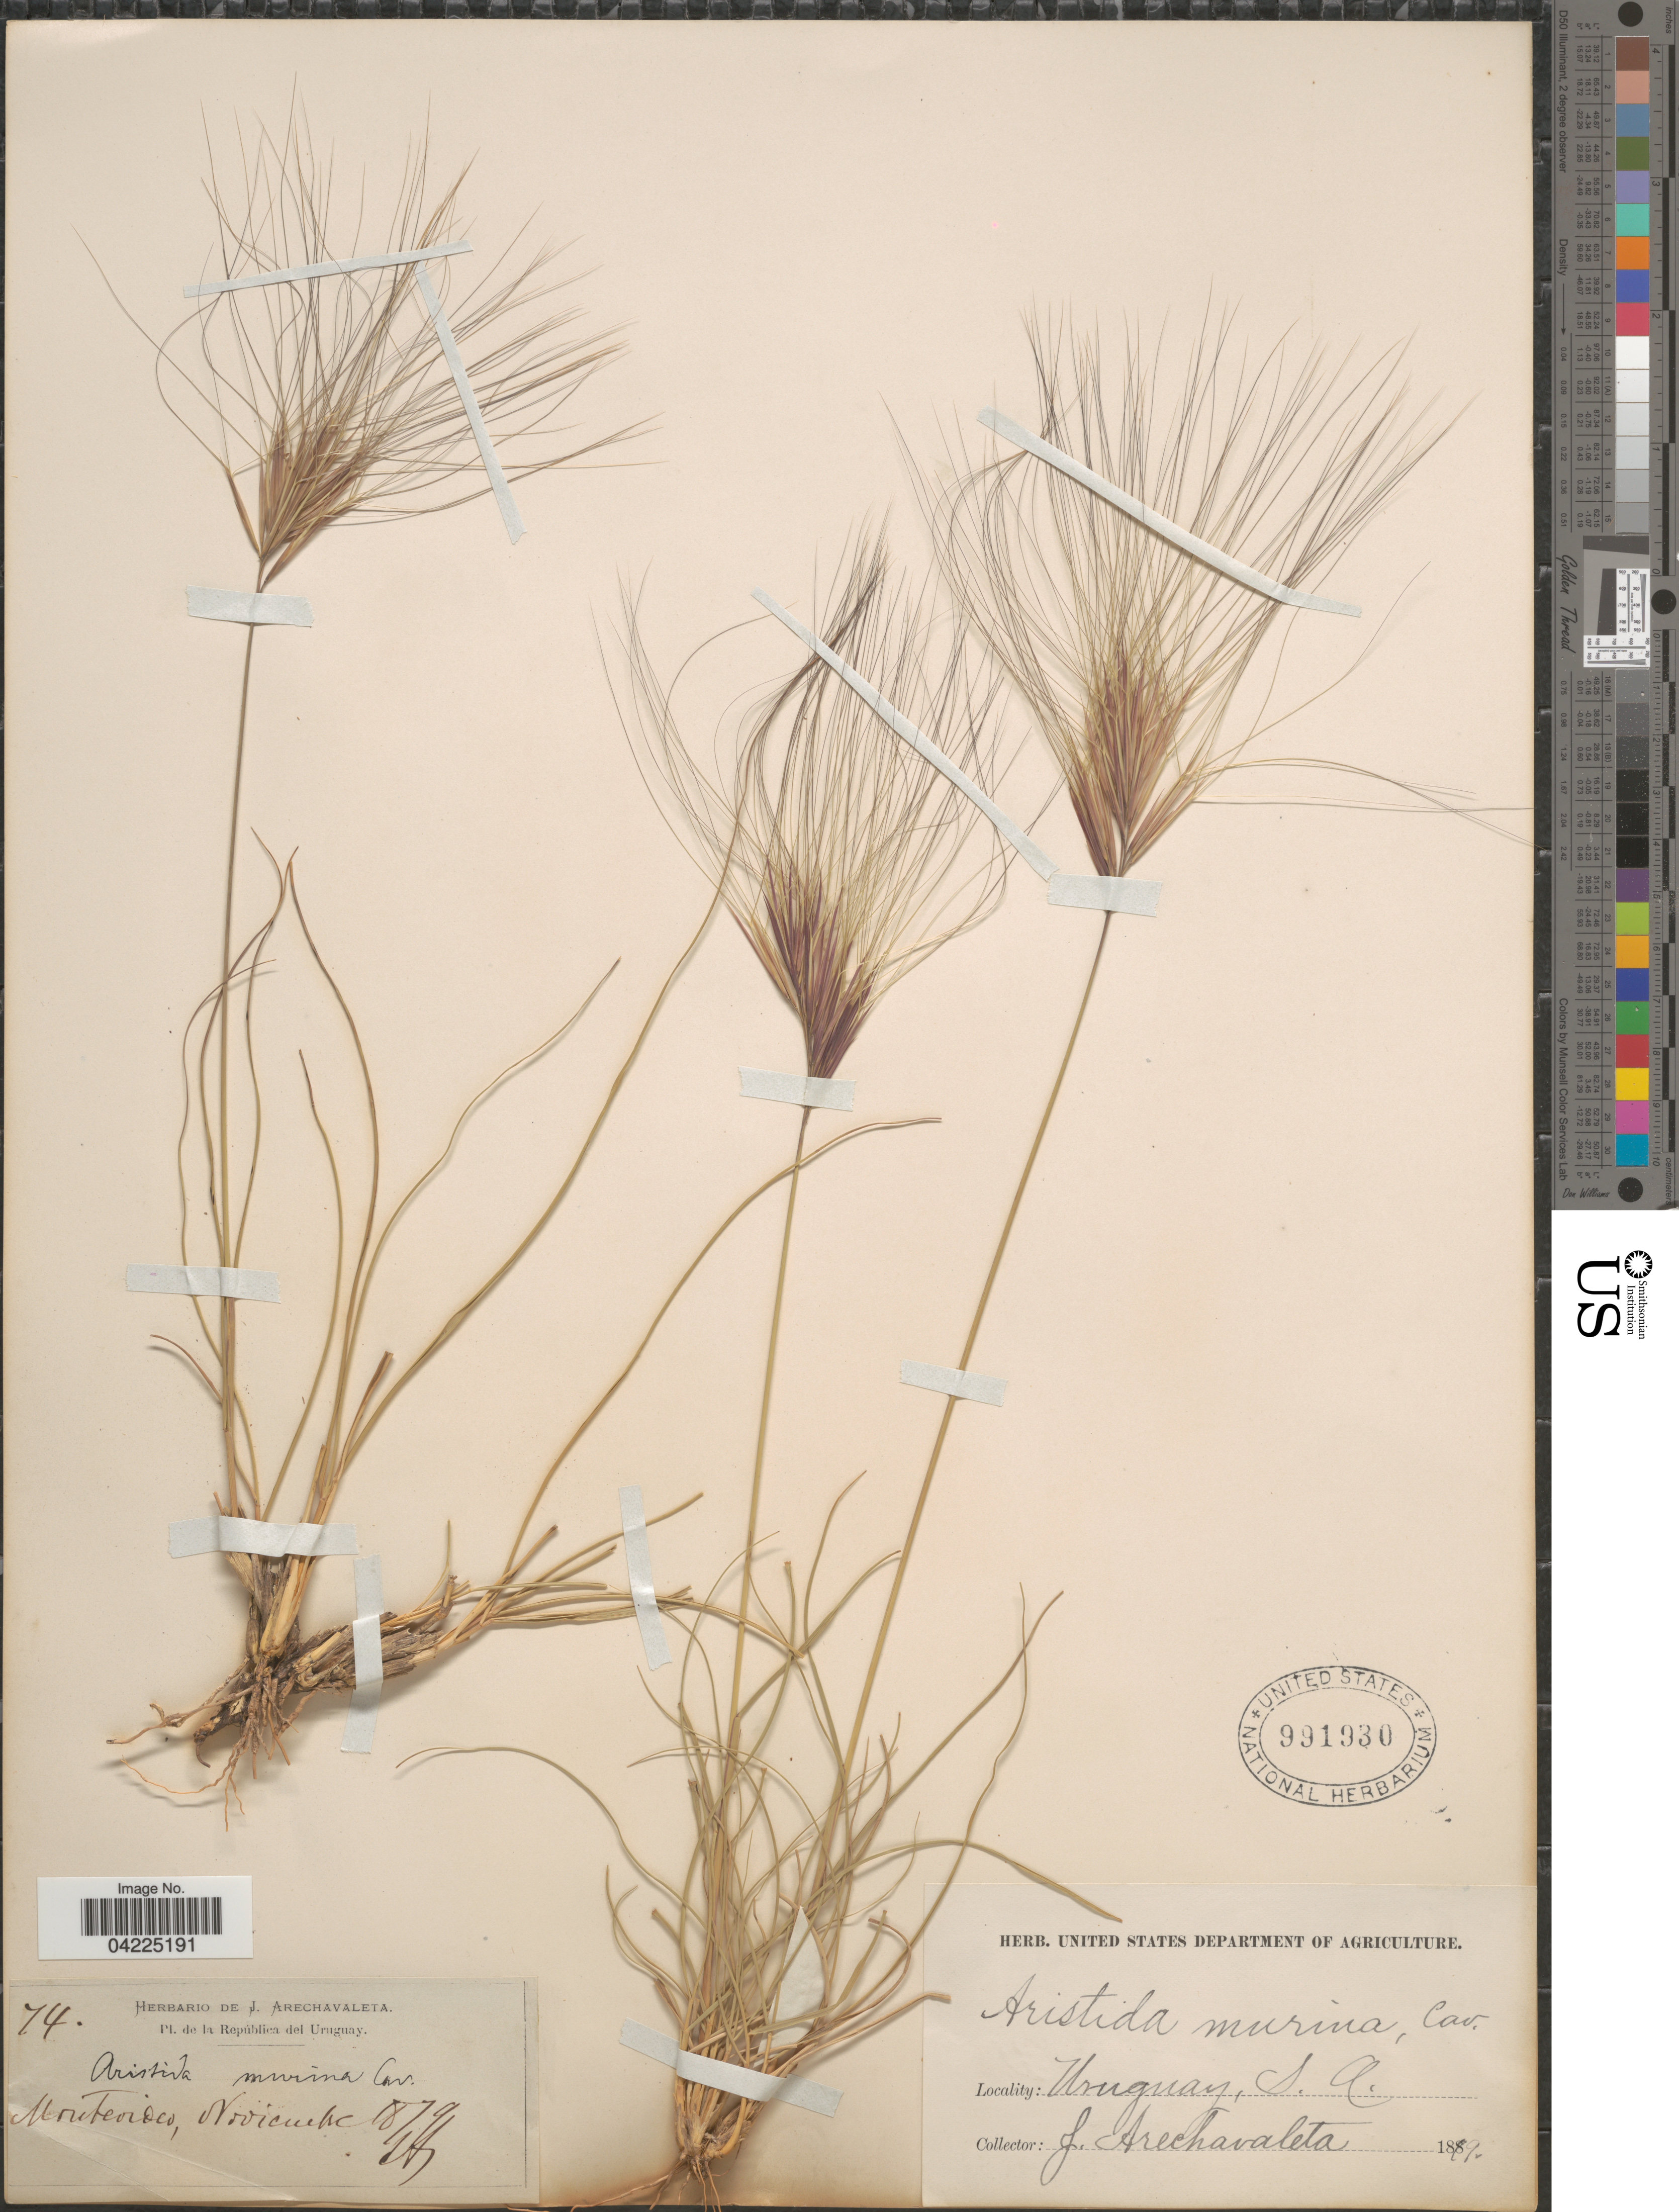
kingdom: Plantae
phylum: Tracheophyta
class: Liliopsida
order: Poales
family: Poaceae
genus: Aristida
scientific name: Aristida murina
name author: Cav.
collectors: J. Arechavaleta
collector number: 74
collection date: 1879-11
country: Uruguay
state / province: Montevideo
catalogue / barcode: US 991930